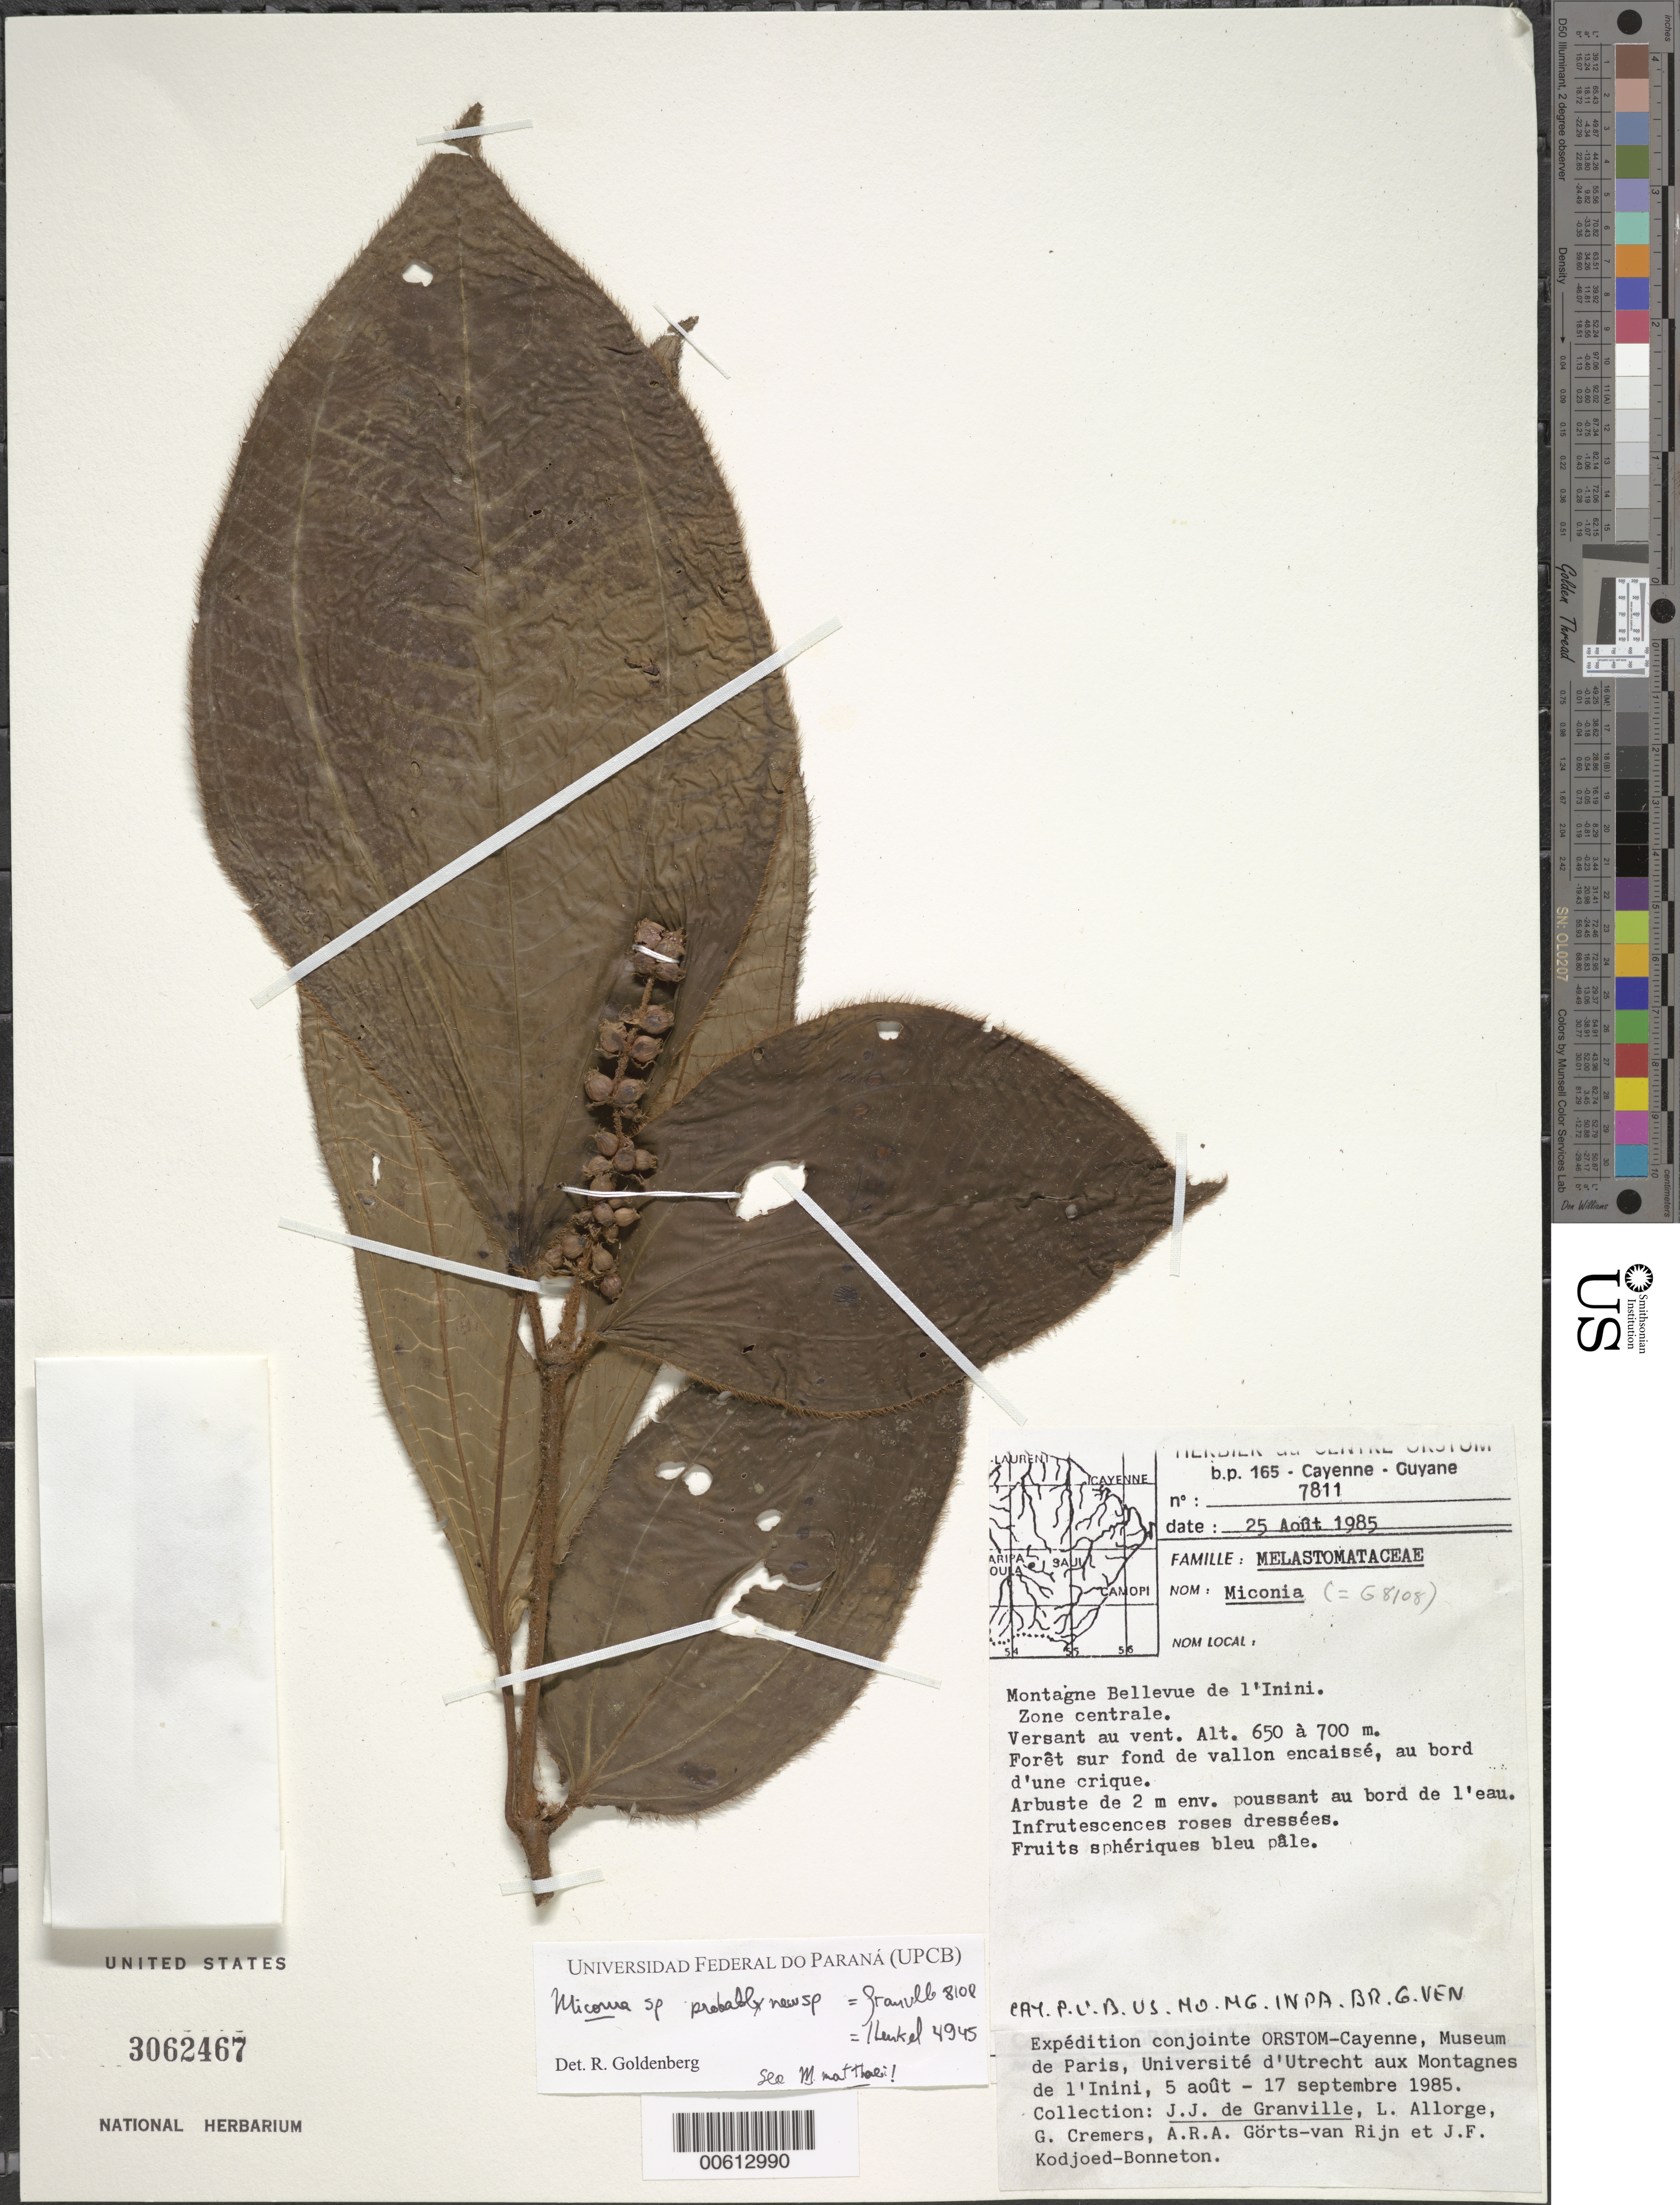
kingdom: Plantae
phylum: Tracheophyta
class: Magnoliopsida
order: Myrtales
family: Melastomataceae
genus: Miconia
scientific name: Miconia sp.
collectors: J.-J. de Granville, L. Allorge, G. Cremers, A. .R. A. Görts-van Rijn & J. Kodjoed-Bonneton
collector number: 7811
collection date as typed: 25-Aug-85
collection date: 1985-08-25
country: French Guiana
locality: Montagnes Bellevue de l'Inini, zone centrale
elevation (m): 650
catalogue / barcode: US 3062467